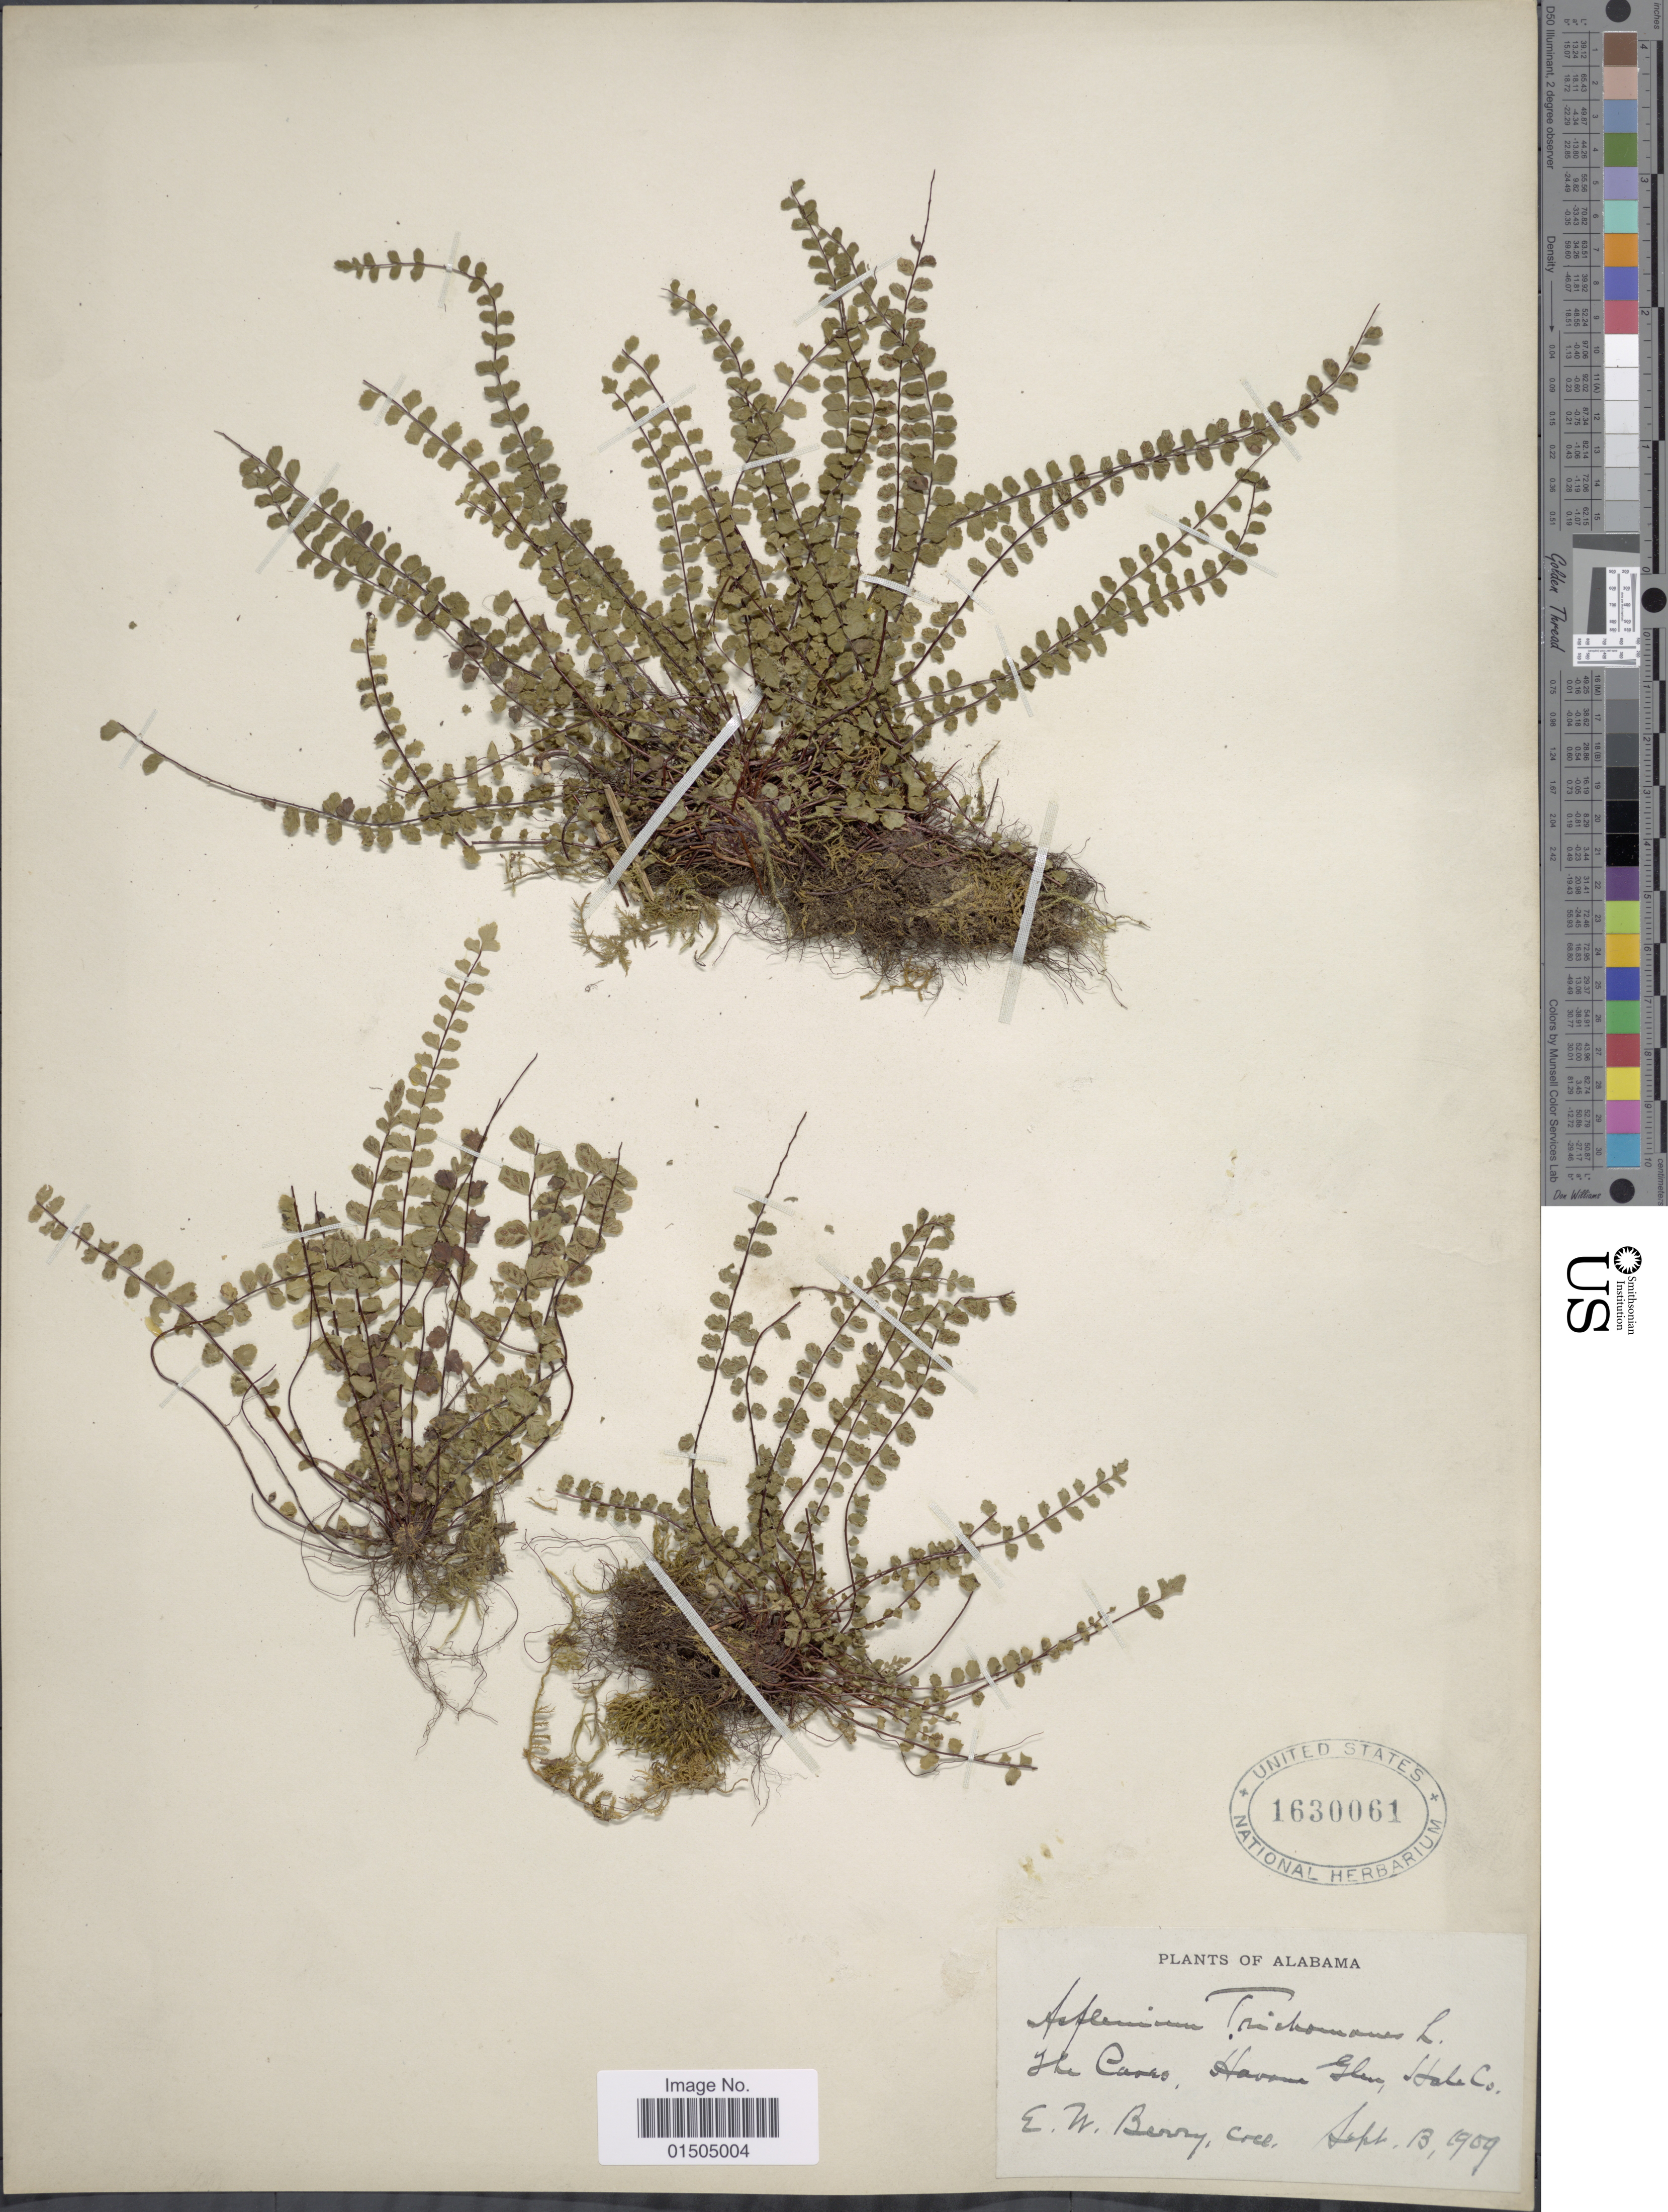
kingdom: Plantae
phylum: Tracheophyta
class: Polypodiopsida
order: Polypodiales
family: Aspleniaceae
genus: Asplenium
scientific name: Asplenium trichomanes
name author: L.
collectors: E. Berry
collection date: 1909-09-13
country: United States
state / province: Alabama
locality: The Caves, Havana Glen, Hale Co.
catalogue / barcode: US 1630061